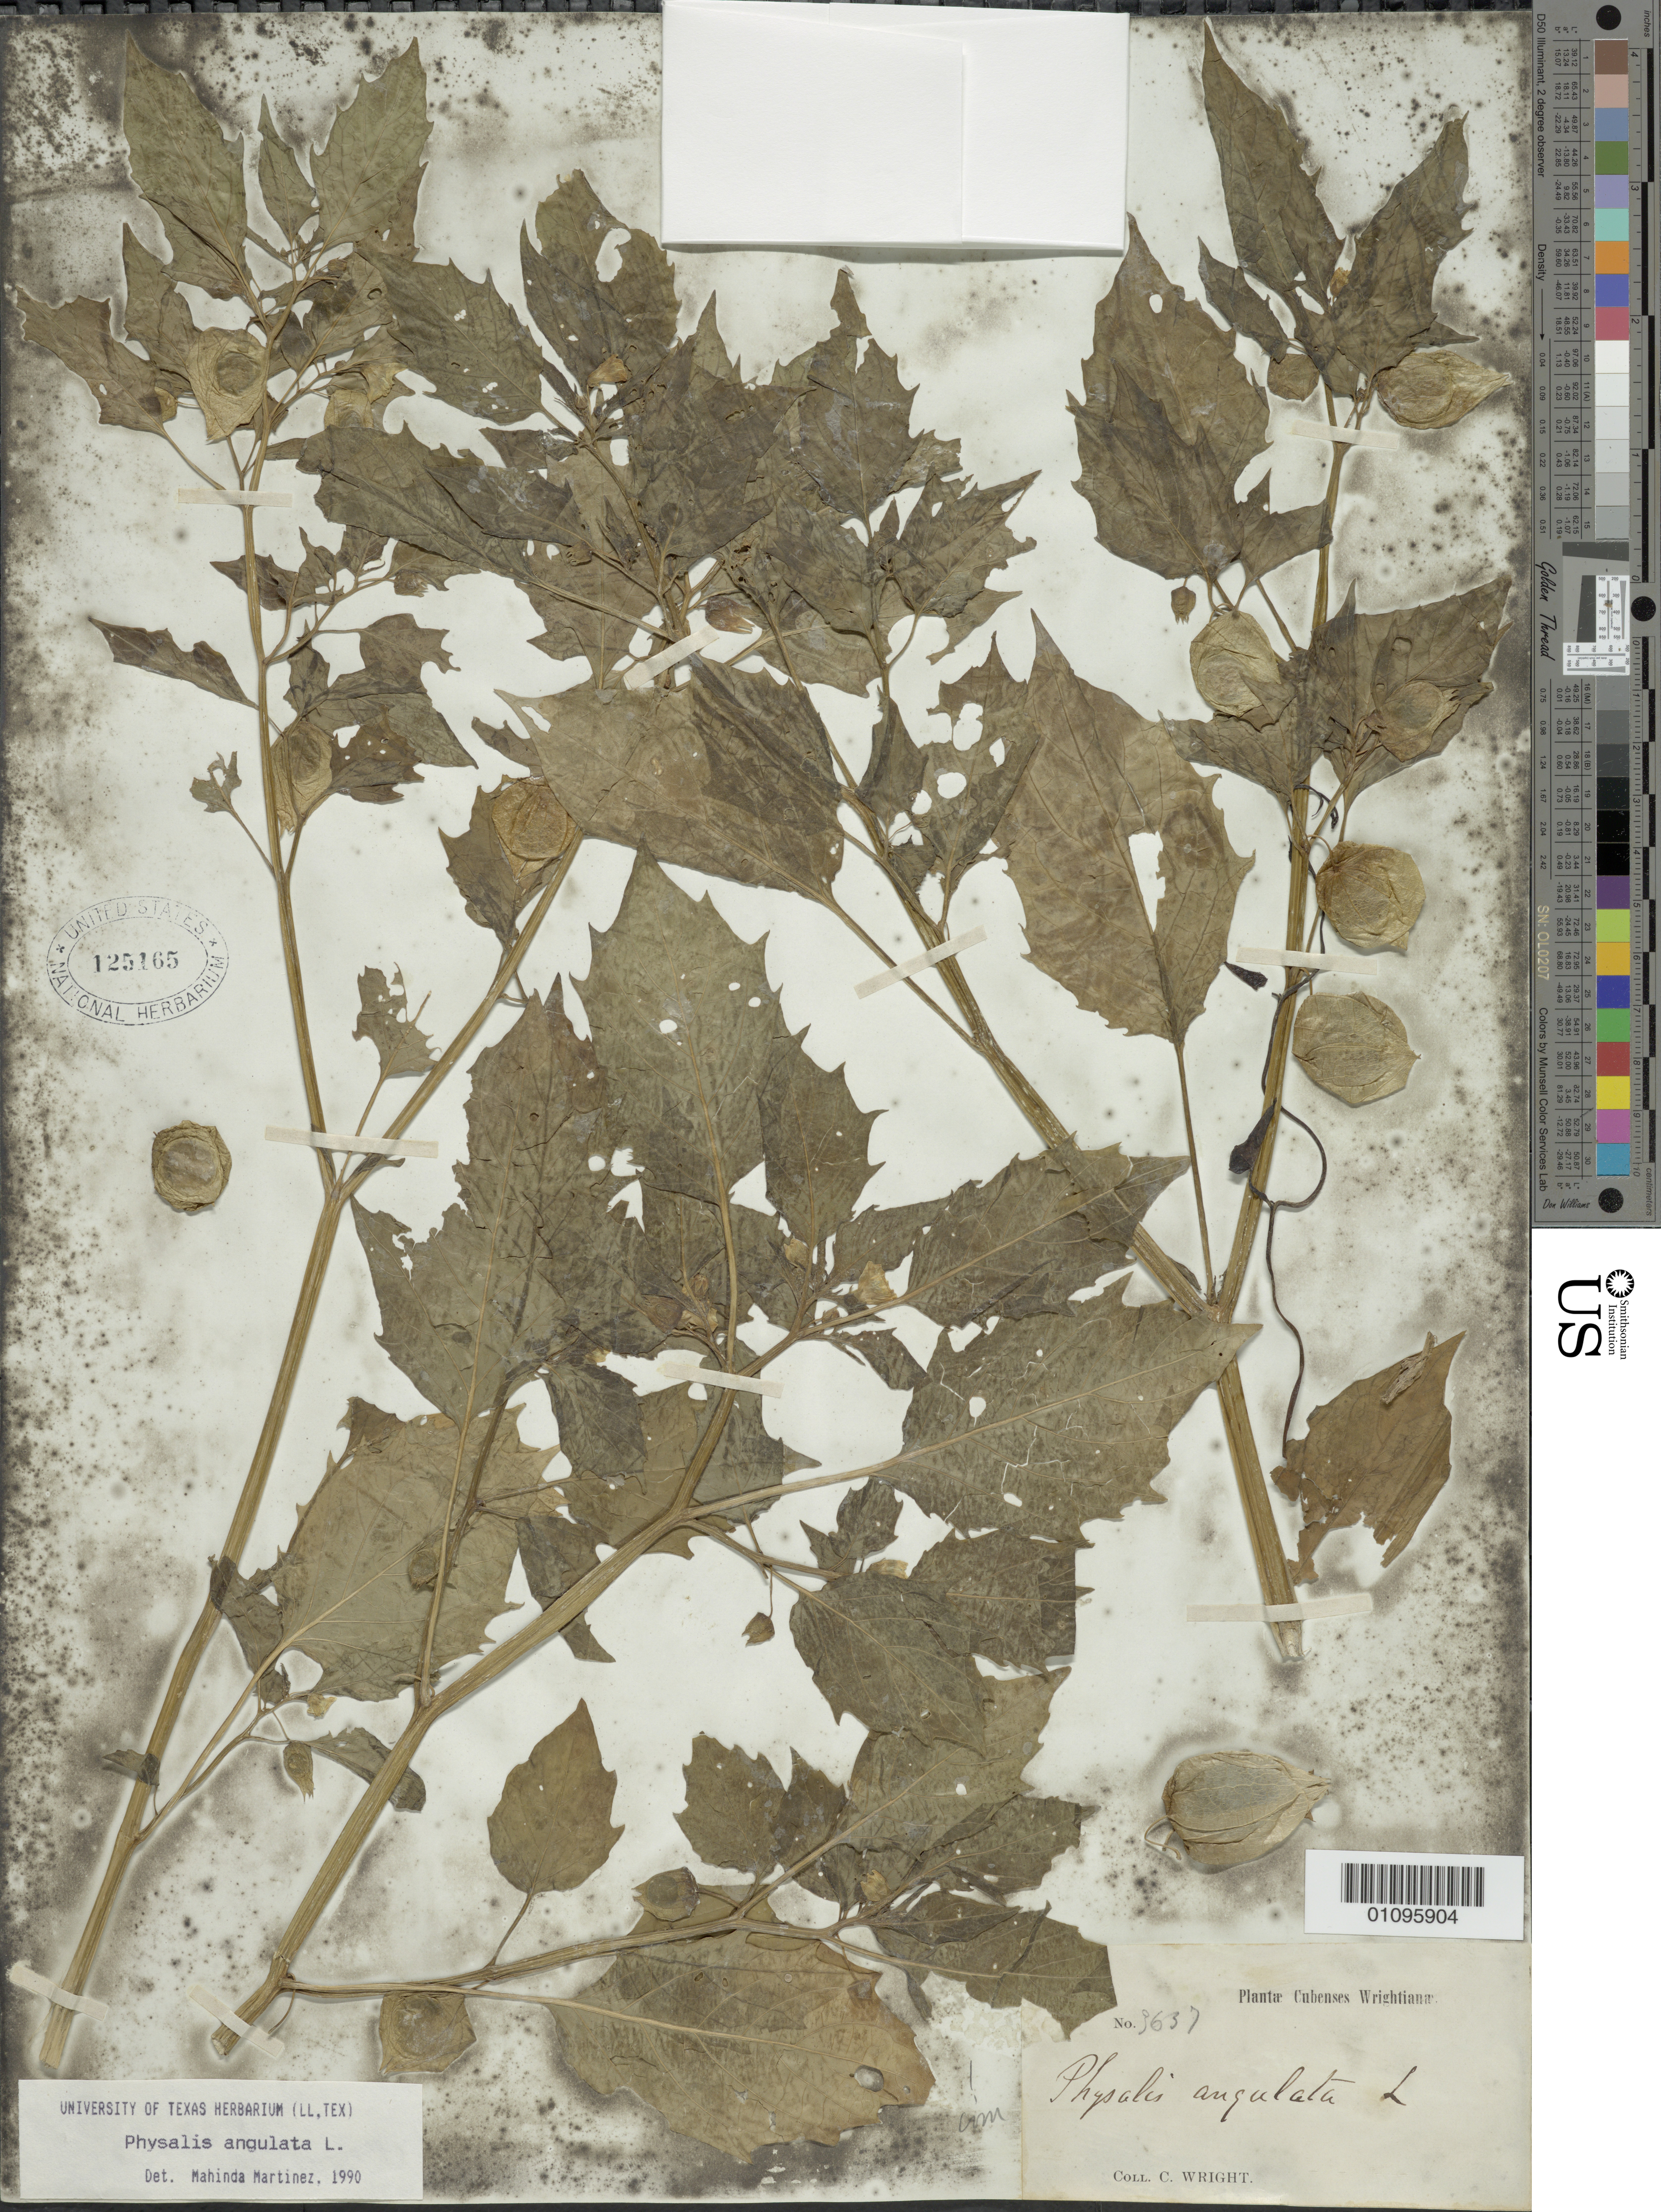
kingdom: Plantae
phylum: Tracheophyta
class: Magnoliopsida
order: Solanales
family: Solanaceae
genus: Physalis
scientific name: Physalis angulata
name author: L.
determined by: Martinez, M.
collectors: C. Wright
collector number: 3637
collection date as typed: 1800 to 1899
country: Cuba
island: Cuba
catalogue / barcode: US 125165